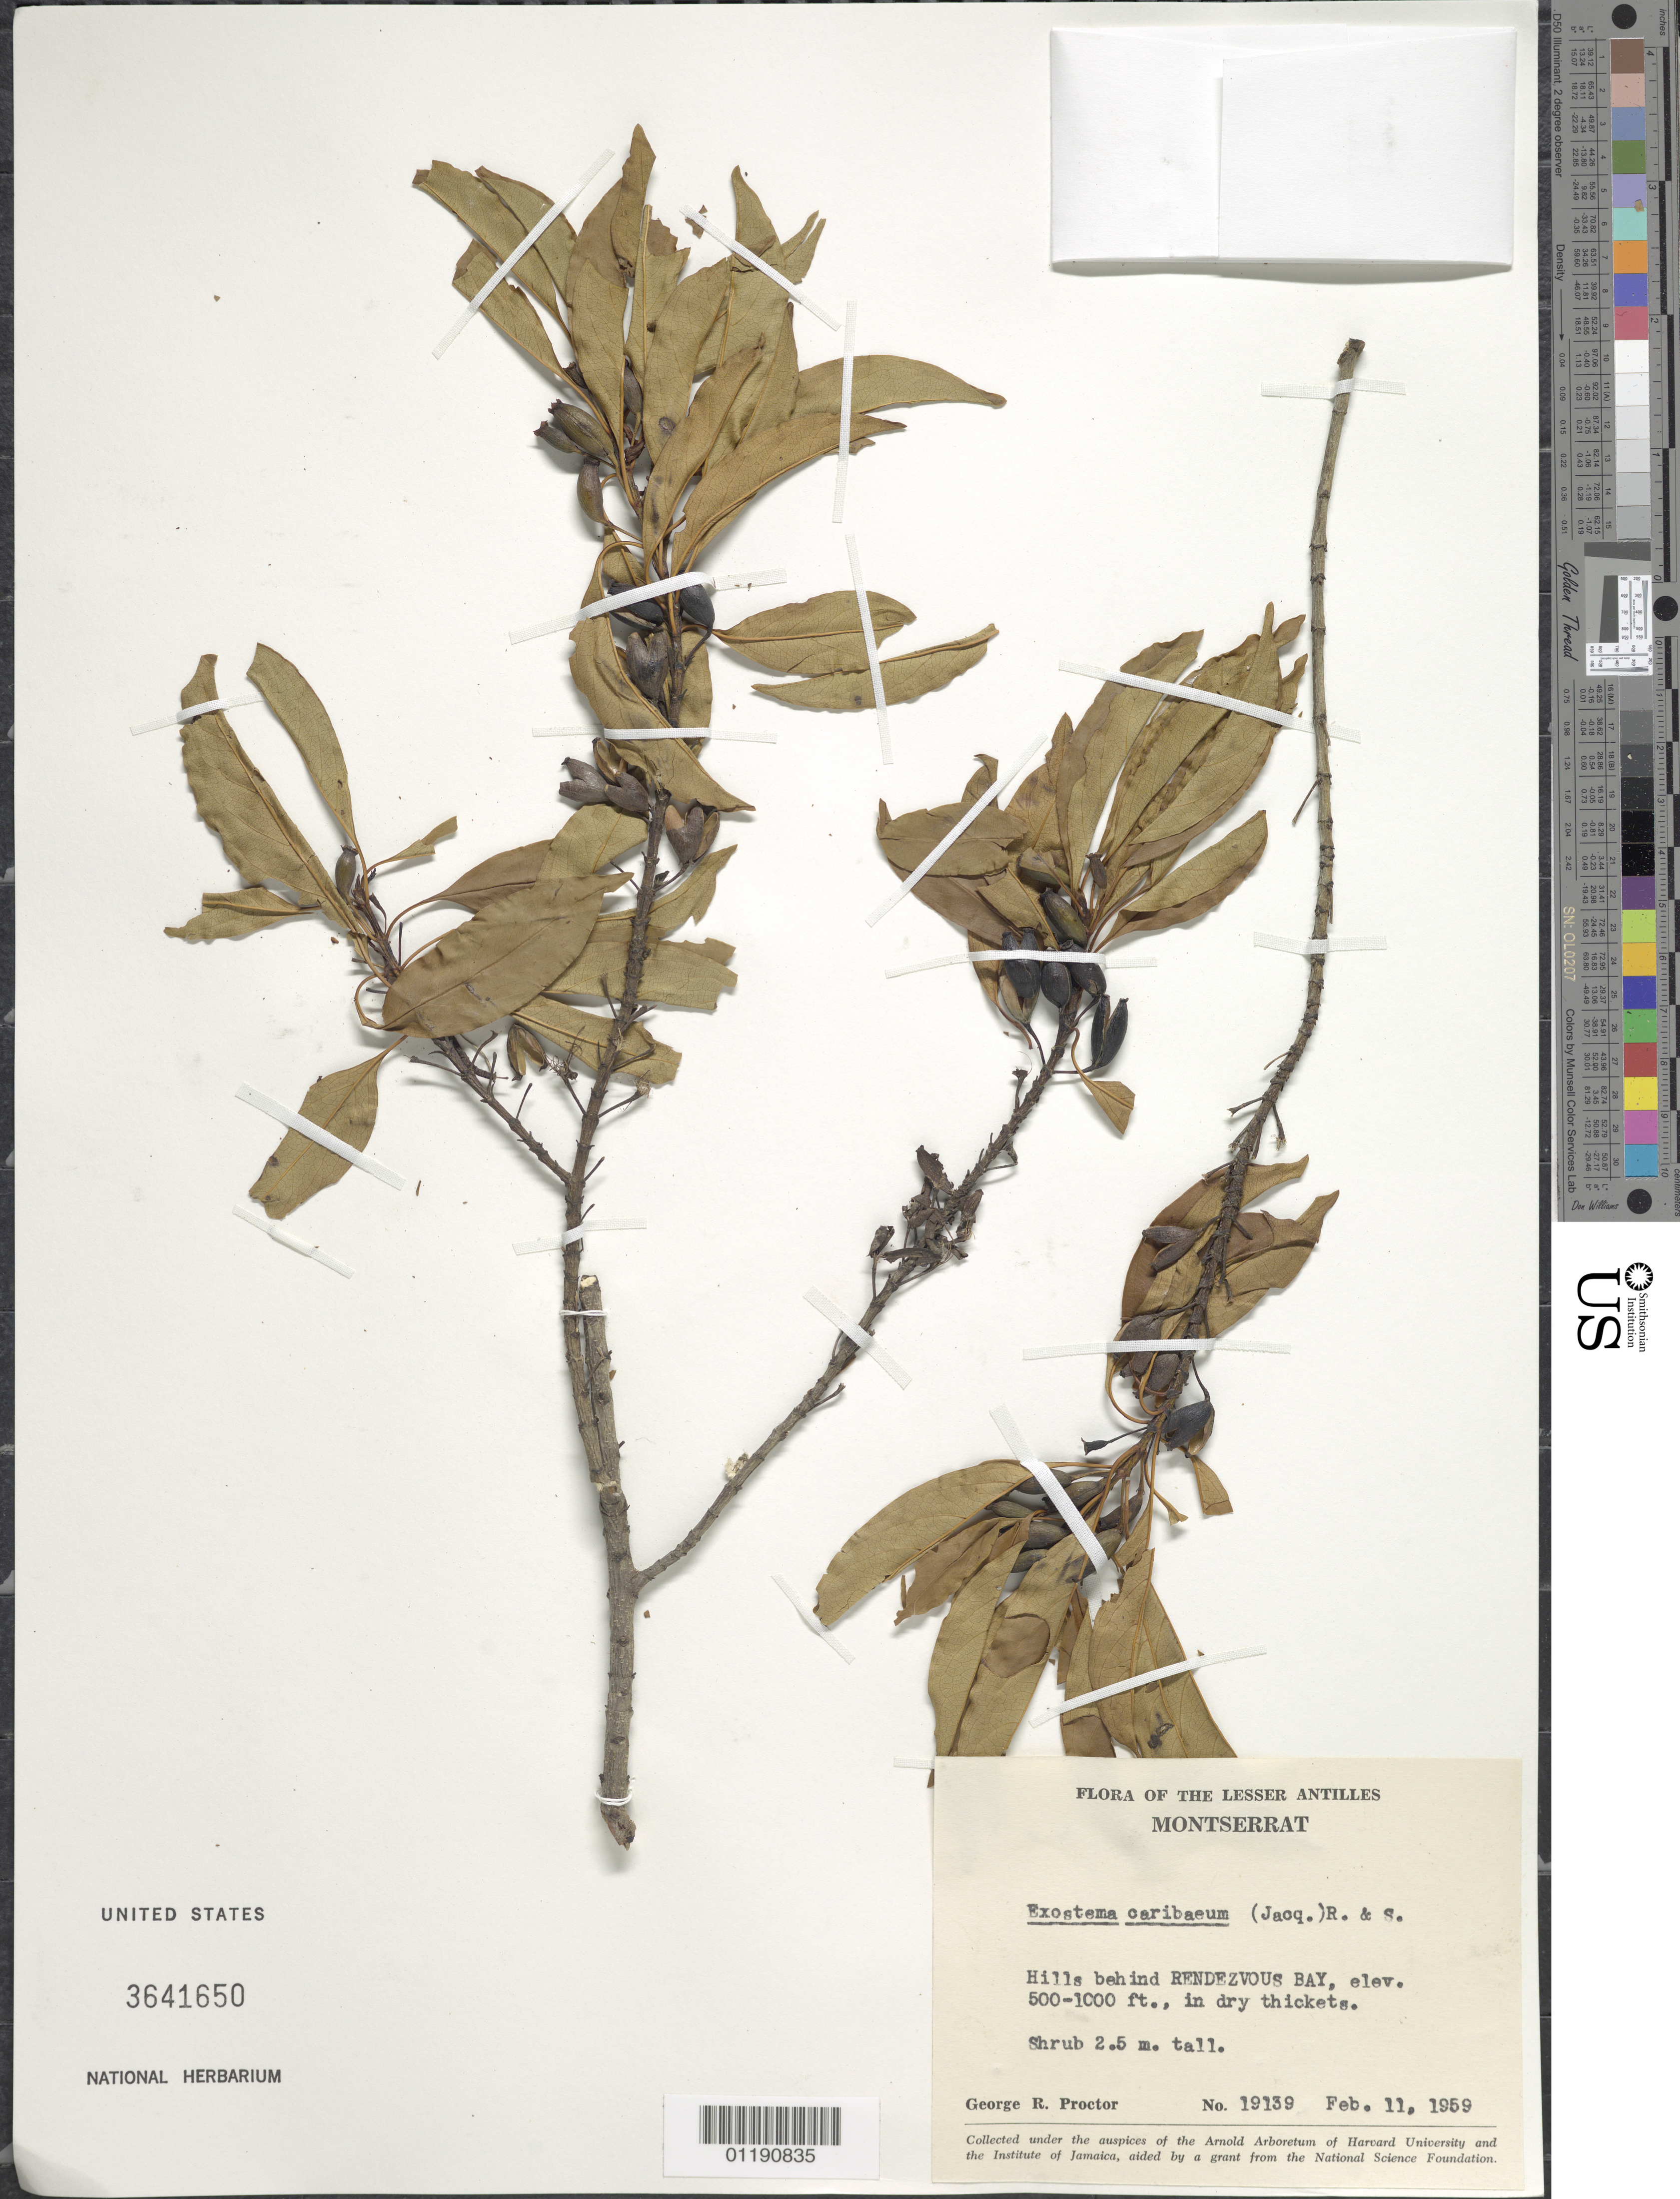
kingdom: Plantae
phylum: Tracheophyta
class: Magnoliopsida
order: Gentianales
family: Rubiaceae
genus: Exostema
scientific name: Exostema caribaeum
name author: (Jacq.) Roem. & Schult.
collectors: G. R. Proctor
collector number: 19139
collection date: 1959-02-11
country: Montserrat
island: Montserrat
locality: Hills behind Rendezvous Bay.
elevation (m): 152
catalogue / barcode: US 3641650